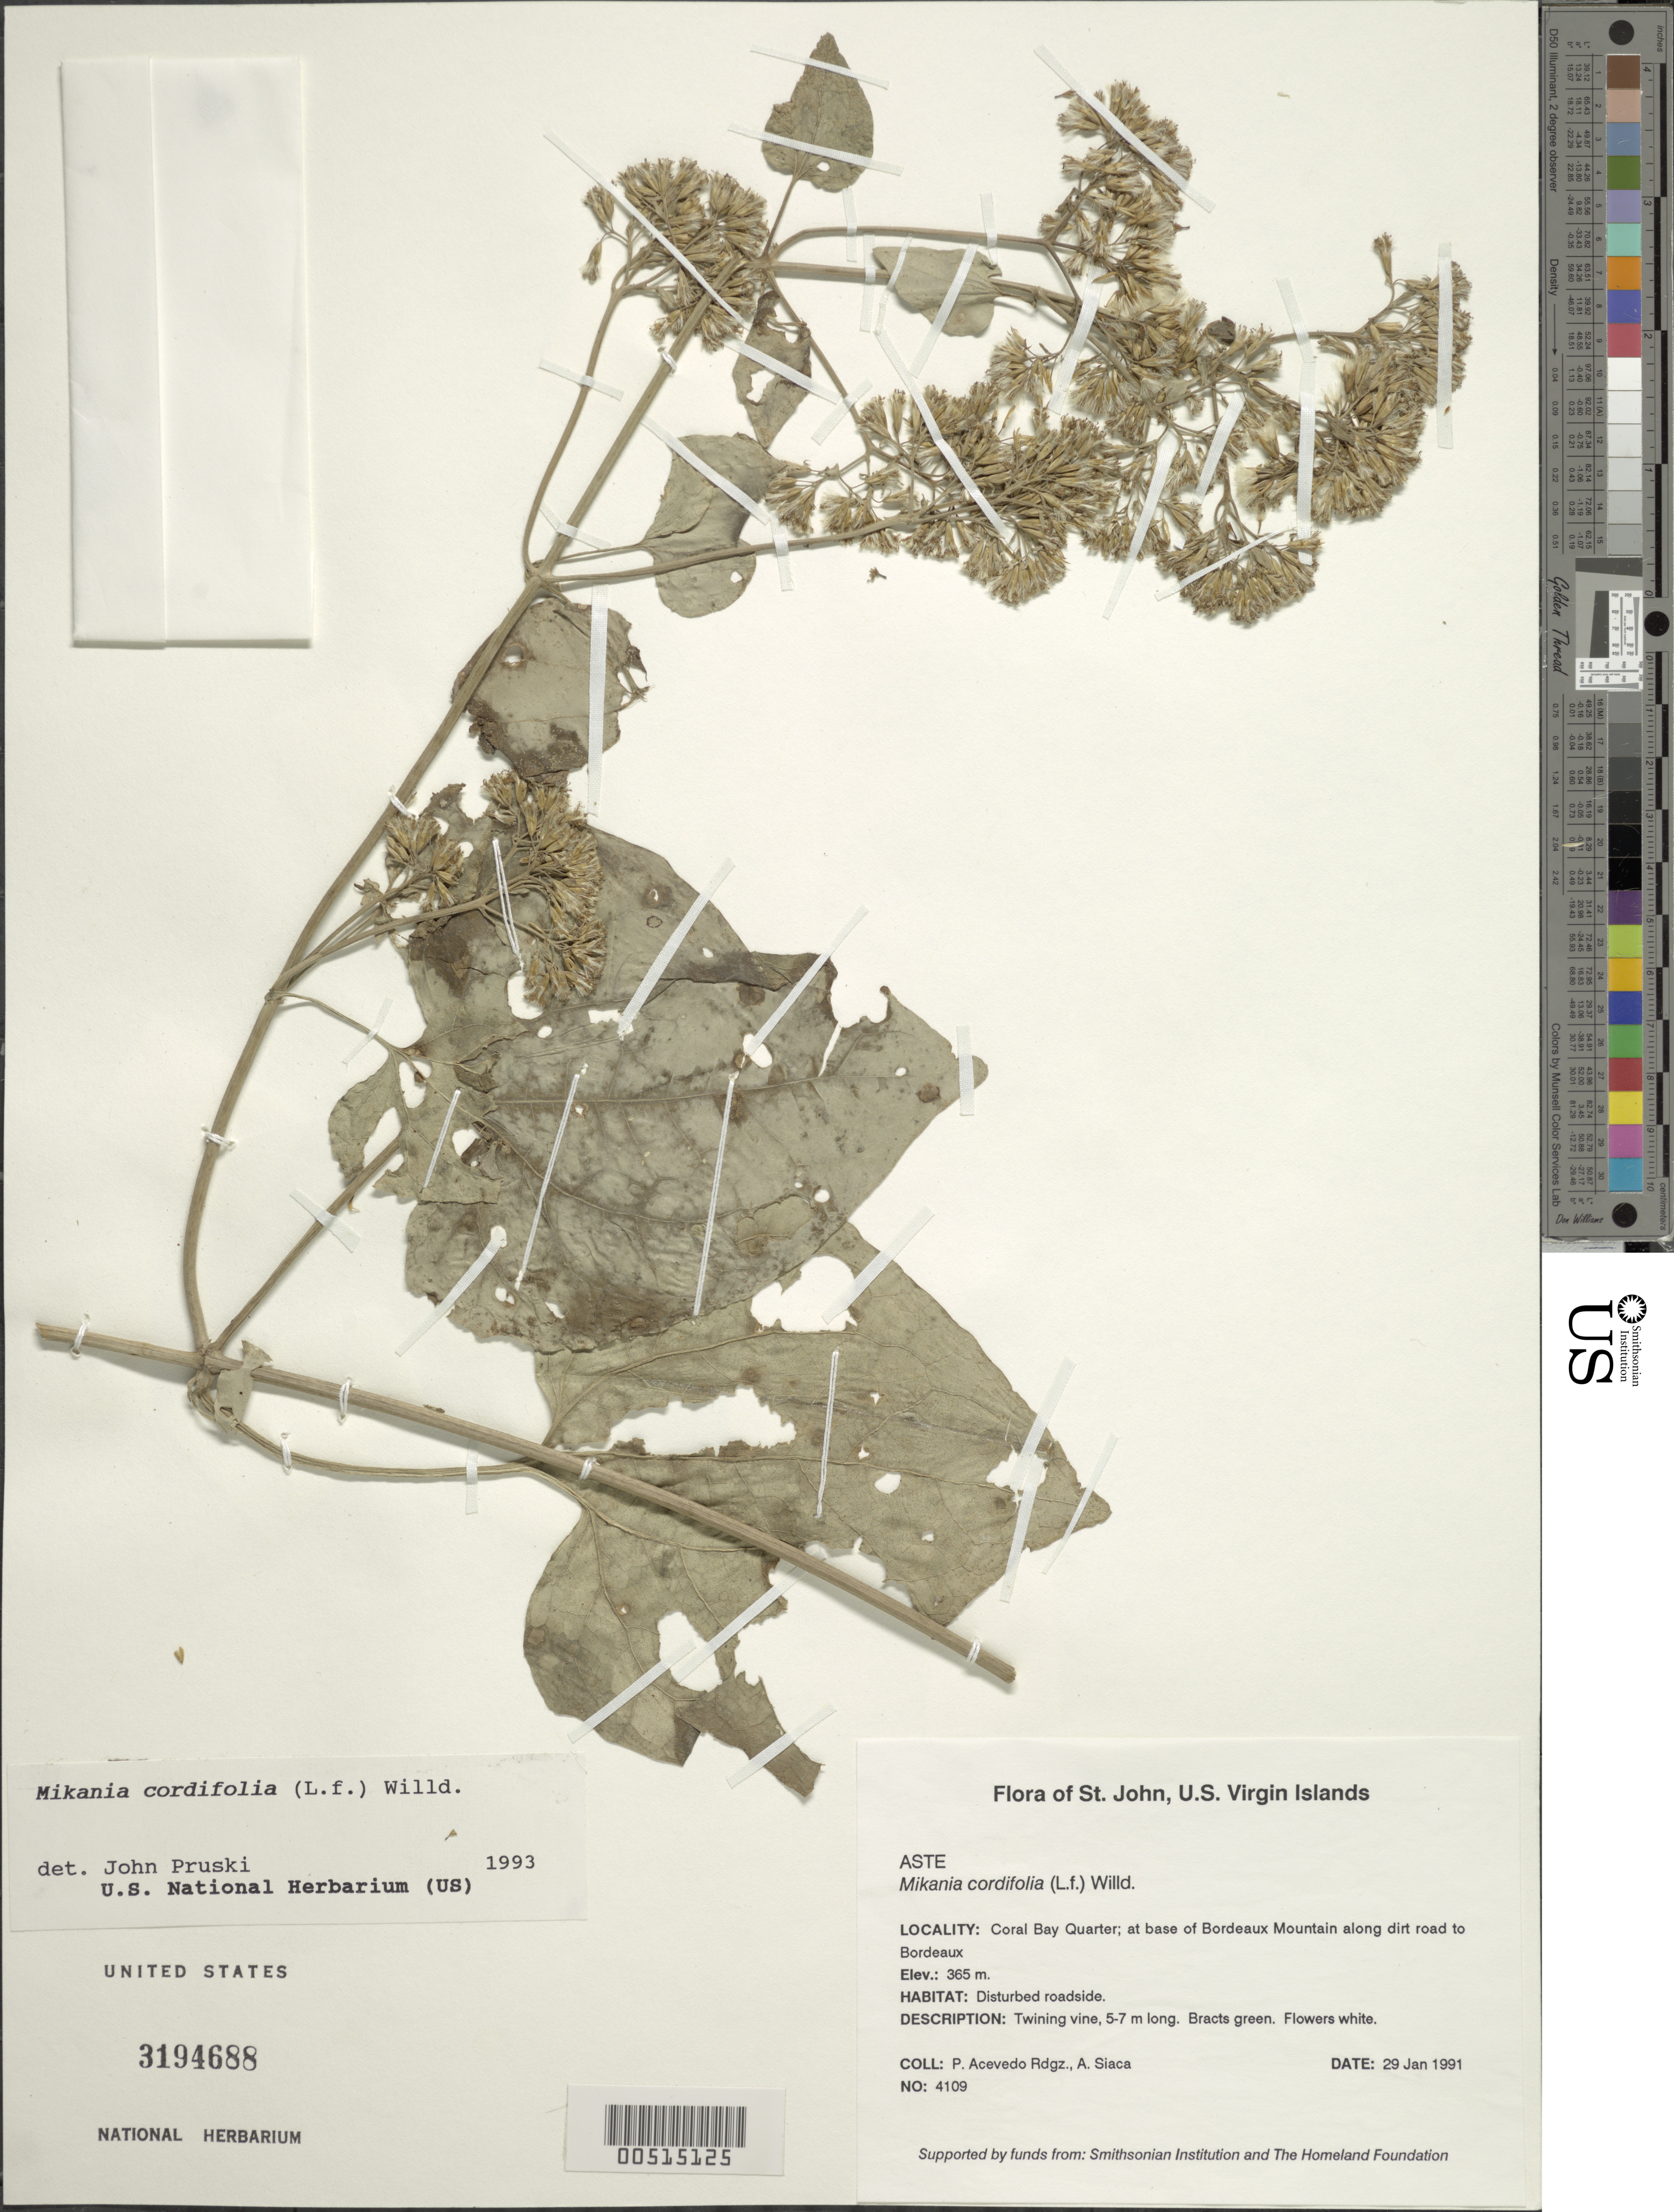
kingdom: Plantae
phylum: Tracheophyta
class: Magnoliopsida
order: Asterales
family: Asteraceae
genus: Mikania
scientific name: Mikania cordifolia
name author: Kunth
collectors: P. Acevedo-Rodr. & A. Siaca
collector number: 4109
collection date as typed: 29 Jan 1991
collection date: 1991-01-29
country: U.S. Virgin Islands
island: St. John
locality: Coral Bay Quarter; at base of Bordeaux Mountain along dirt road to Bordeaux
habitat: Disturbed roadside.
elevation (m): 365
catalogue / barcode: US 3194688